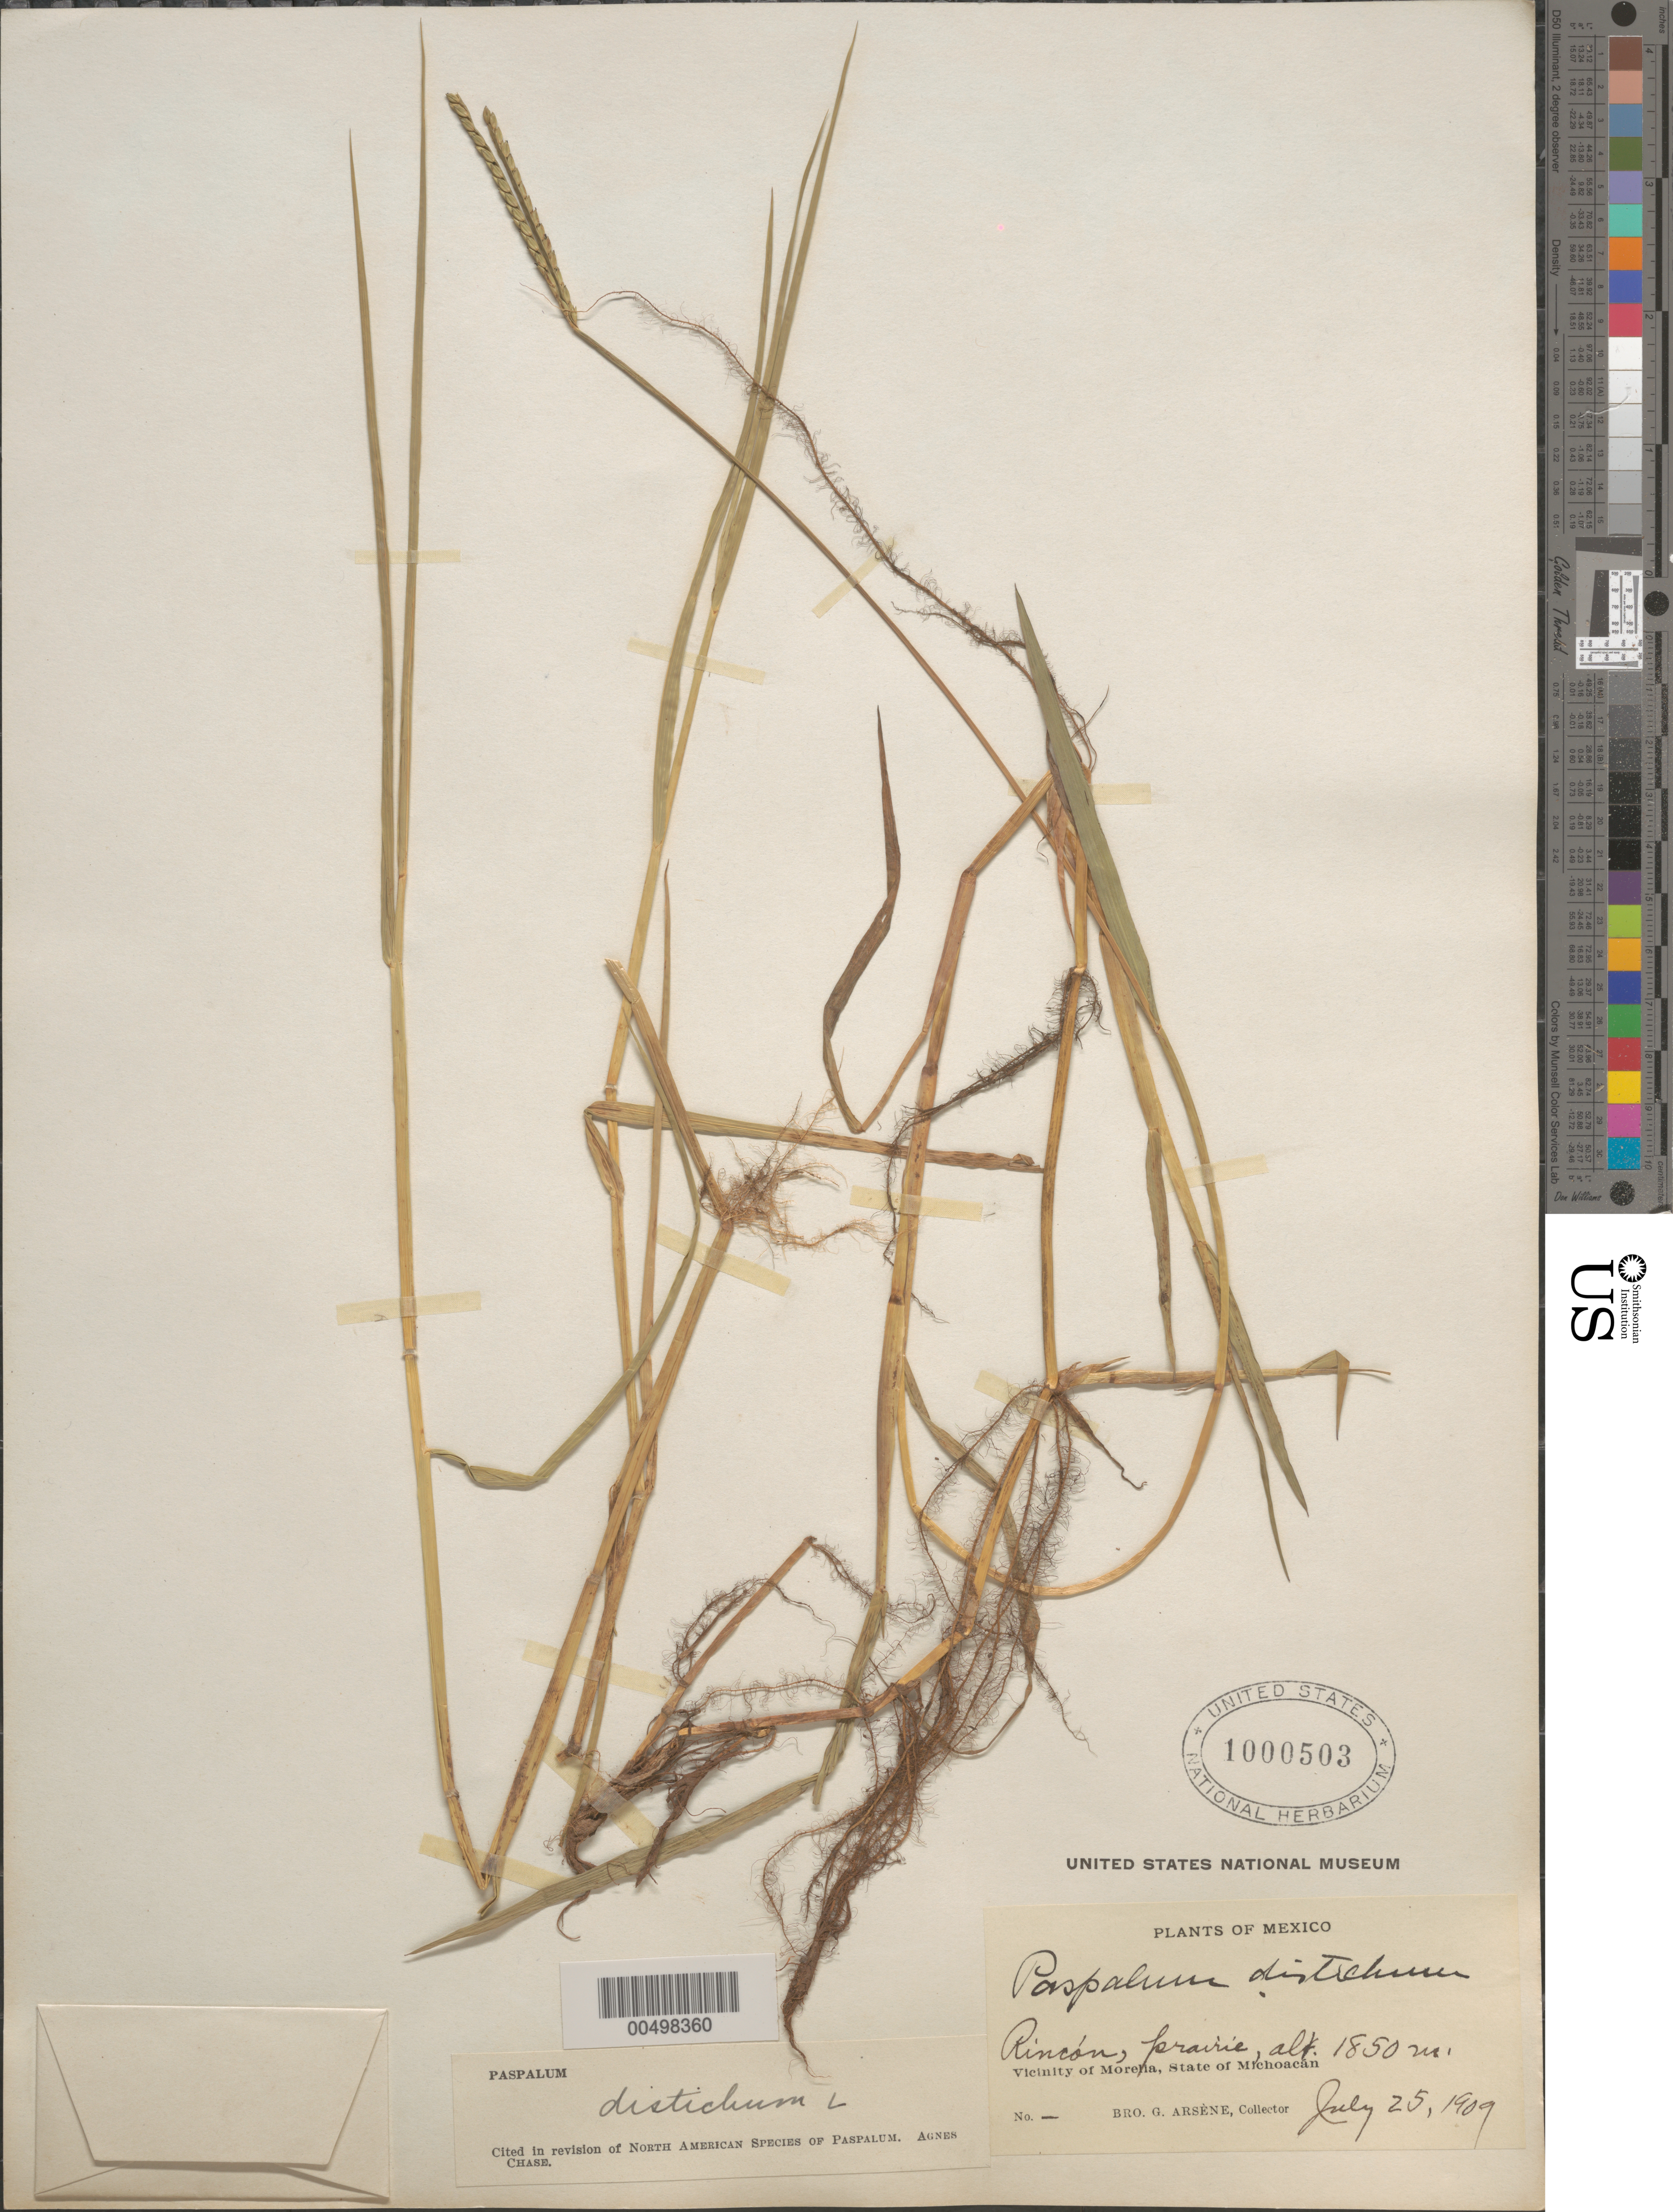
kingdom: Plantae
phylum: Tracheophyta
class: Liliopsida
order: Poales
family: Poaceae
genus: Paspalum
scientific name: Paspalum paspaloides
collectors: Bro. G. Arsène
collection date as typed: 25 Jul 1909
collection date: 1909-07-25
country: Mexico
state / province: Michoacán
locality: Vicinity of Morelia, Rincon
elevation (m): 1850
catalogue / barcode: US 1000503